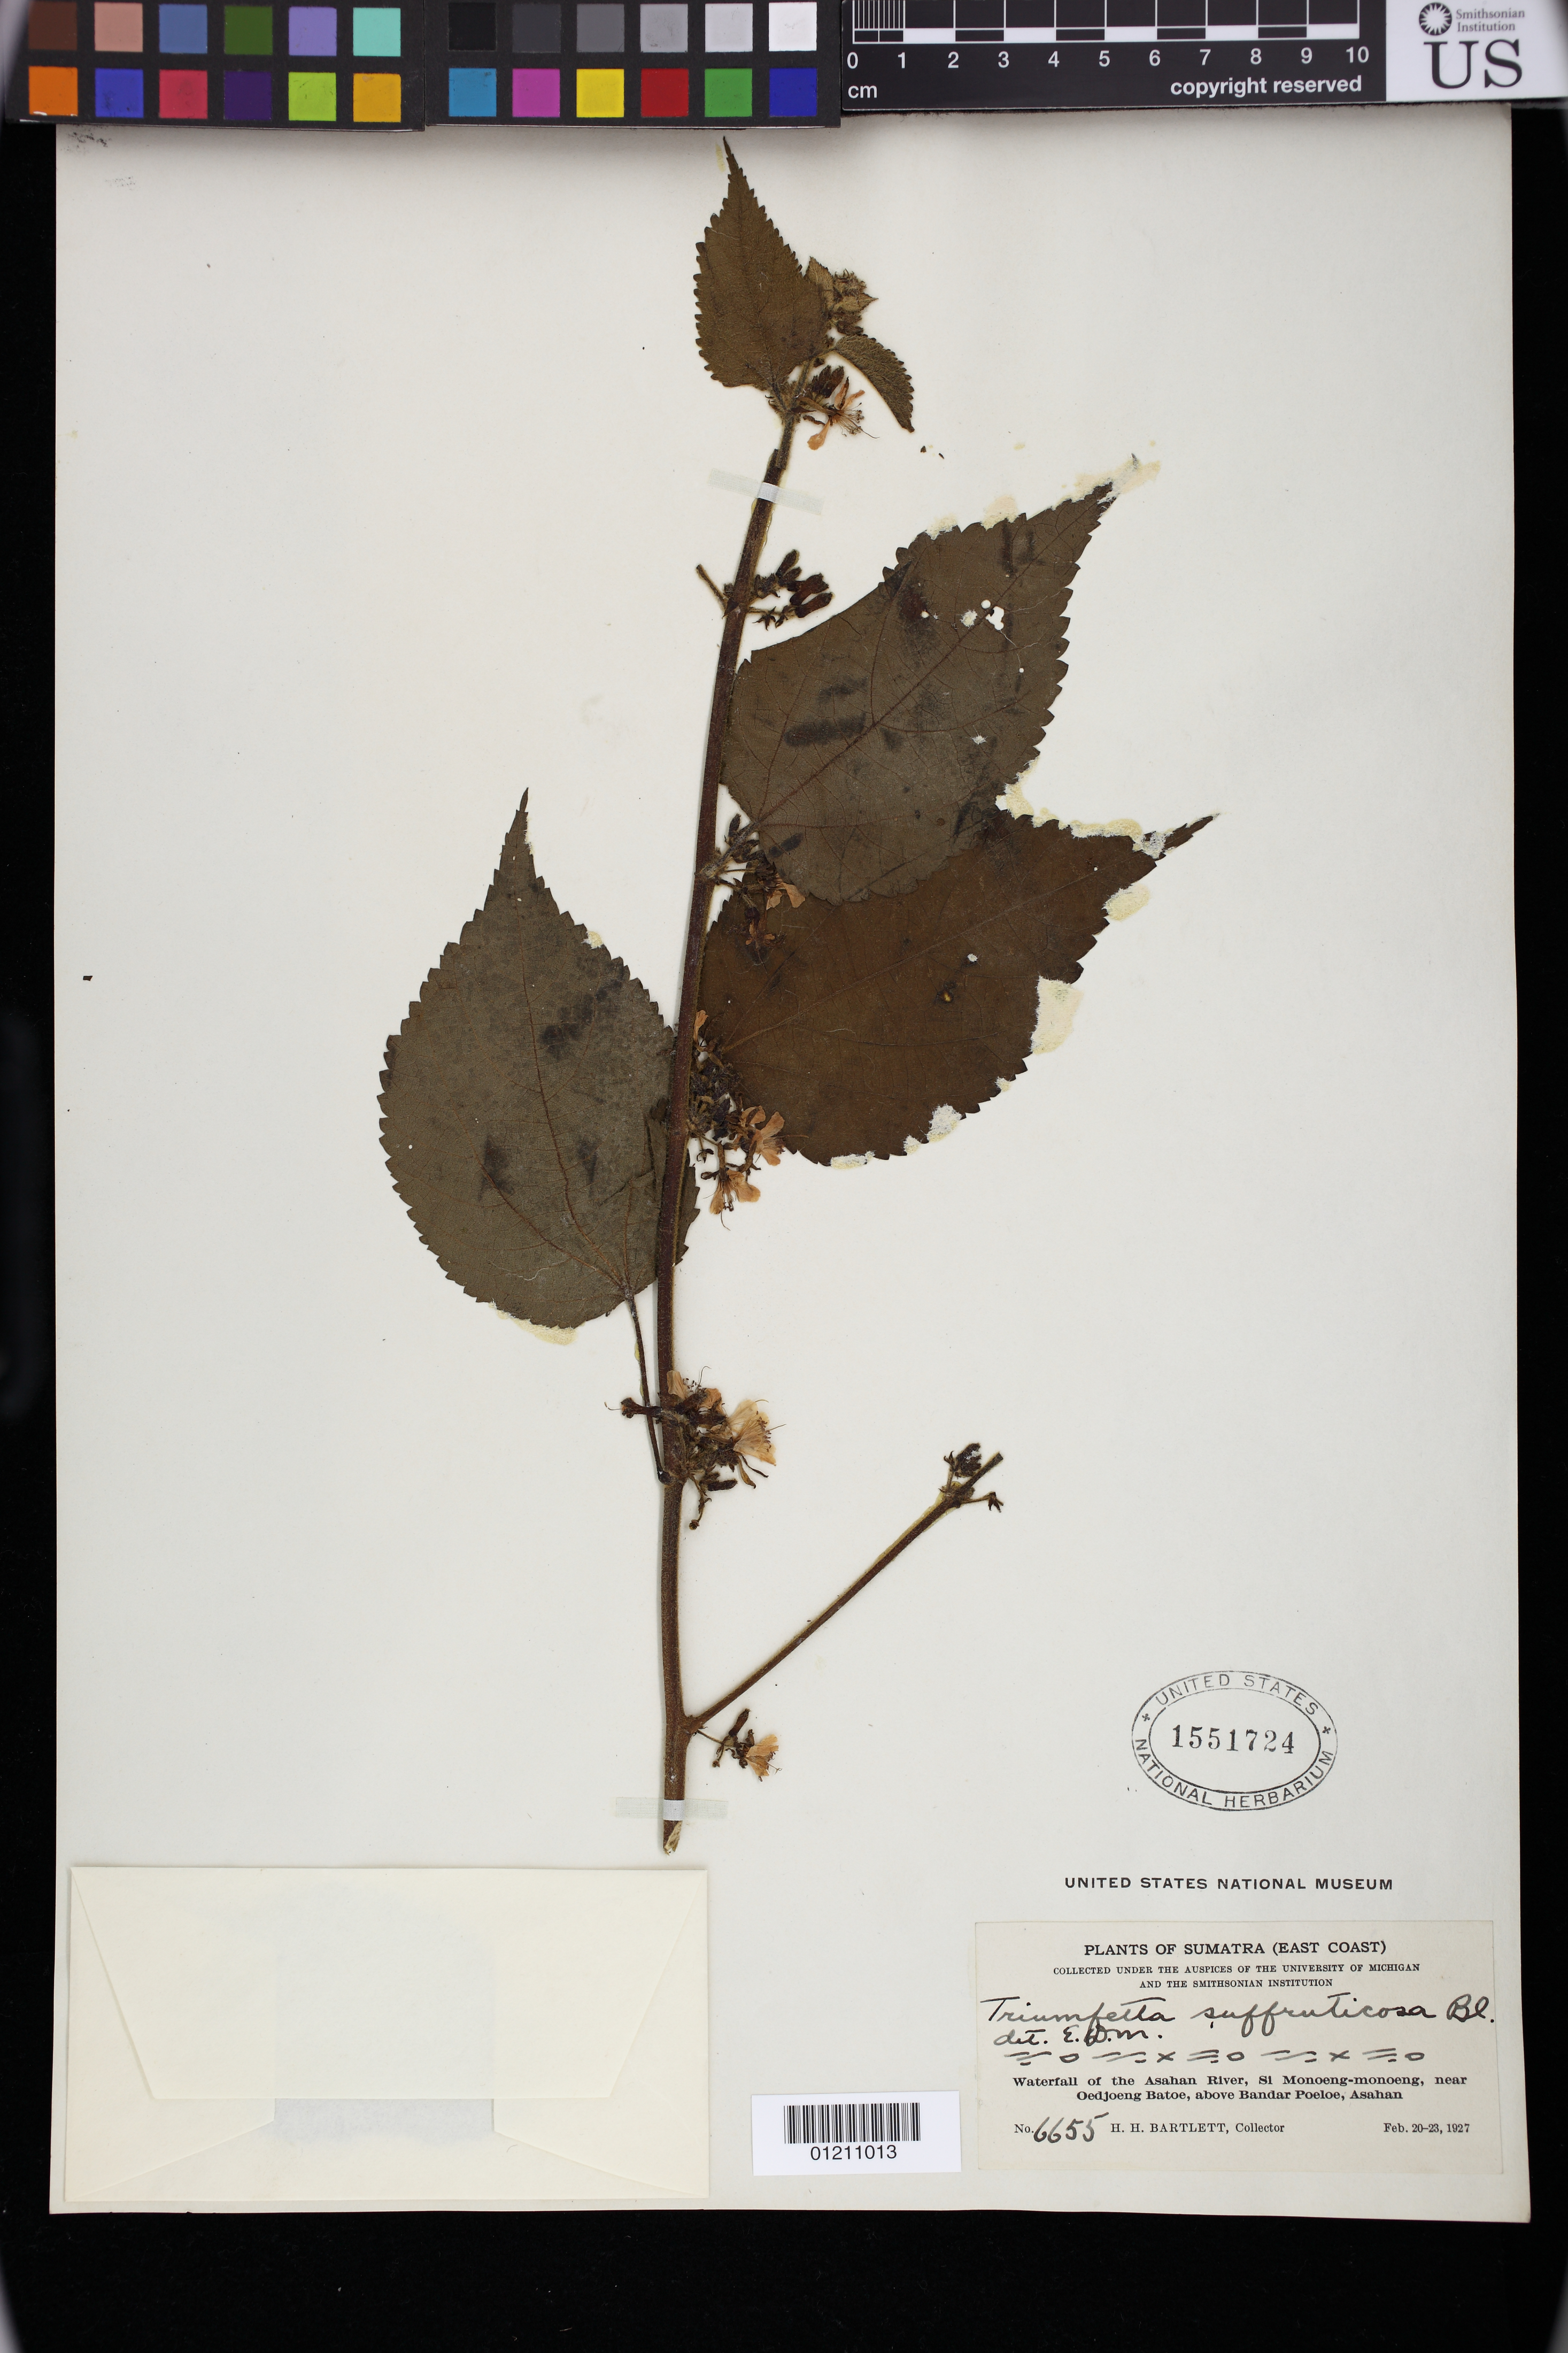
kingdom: Plantae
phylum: Tracheophyta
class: Magnoliopsida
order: Malvales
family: Malvaceae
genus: Triumfetta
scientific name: Triumfetta suffruticosa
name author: Blume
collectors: H. H. Bartlett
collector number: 6655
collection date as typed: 20 Feb 1927 to 23 Feb 1927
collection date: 1927-02-20/1927-02-23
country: Indonesia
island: Sumatra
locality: Sumatra (East Coast): Waterfall of the Asahan River, Si Monoeng-monoeng, near near Oedjoeng Batoe, above Bandar Poeloe, Asahan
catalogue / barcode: US 1551724